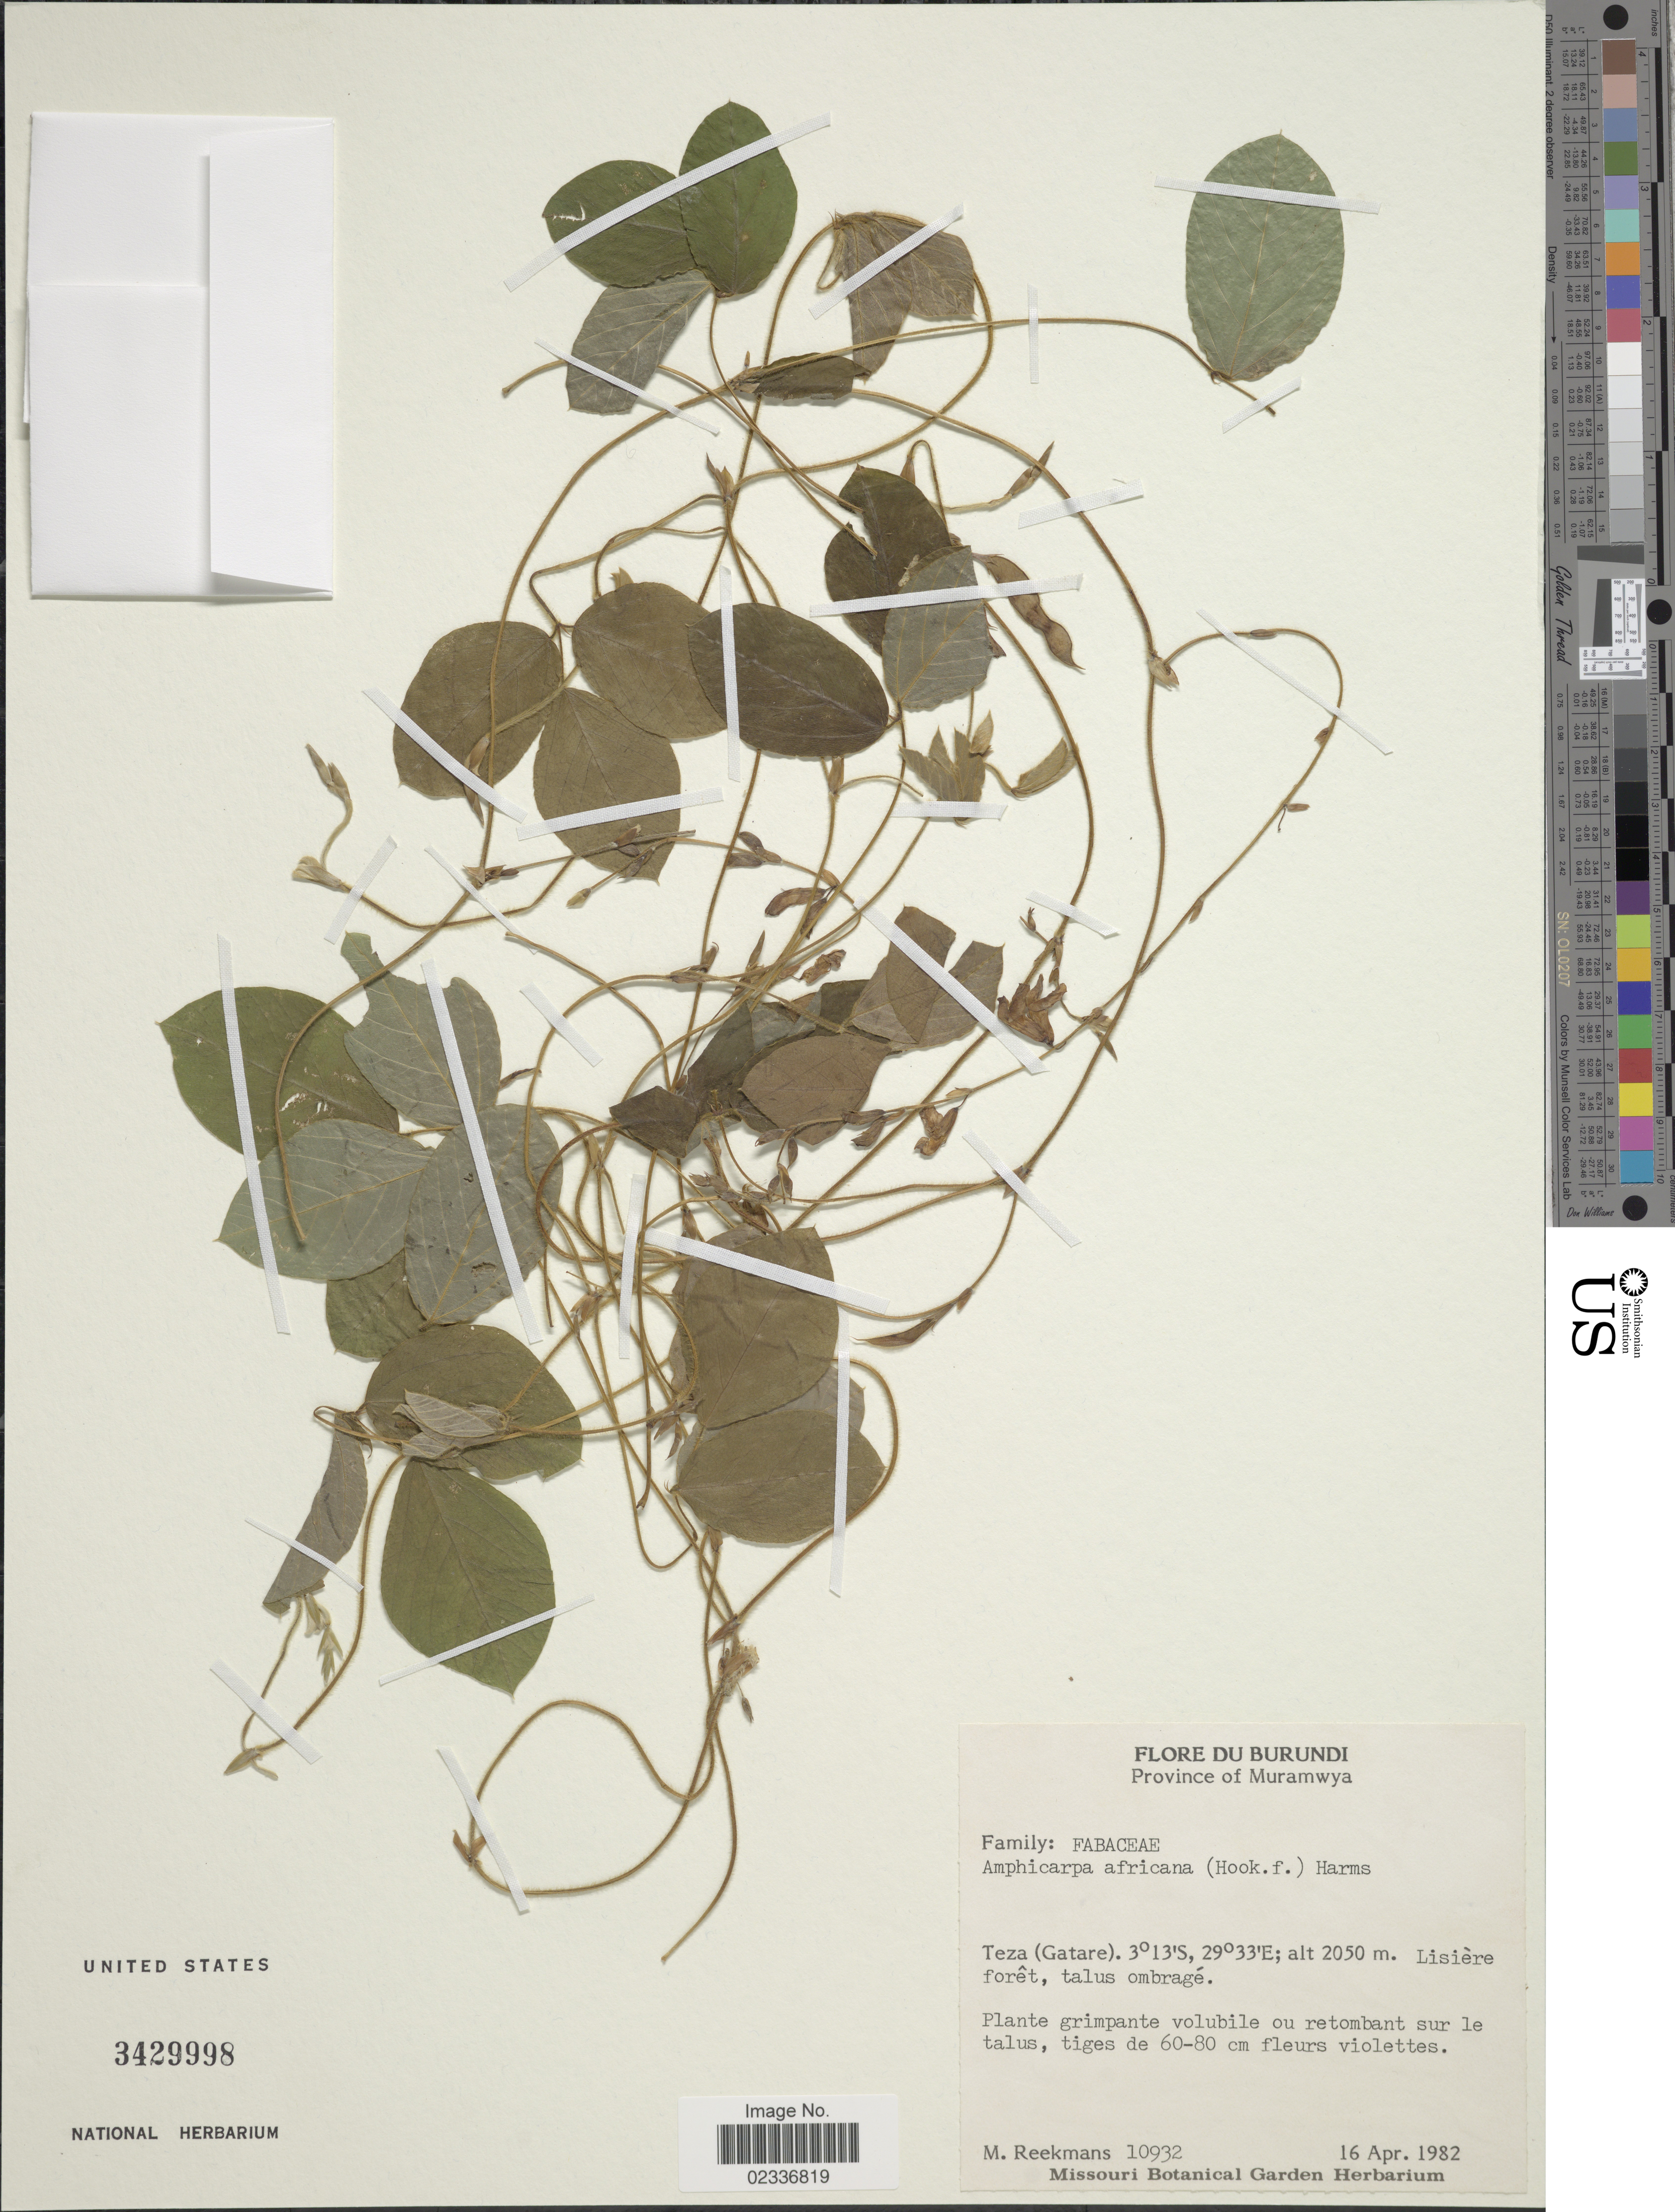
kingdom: Plantae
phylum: Tracheophyta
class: Magnoliopsida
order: Fabales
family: Fabaceae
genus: Afroamphica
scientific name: Afroamphica africana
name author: (Hook. f.) H. Ohashi & K. Ohashi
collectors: M. Reekmans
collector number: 10932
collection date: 1982-04-16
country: Burundi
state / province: Muramvya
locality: Du Burundi, province of Muramwya, Teza (Gatare), Lisiere foret, Talus ombrage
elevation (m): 2050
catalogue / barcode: US 3429998